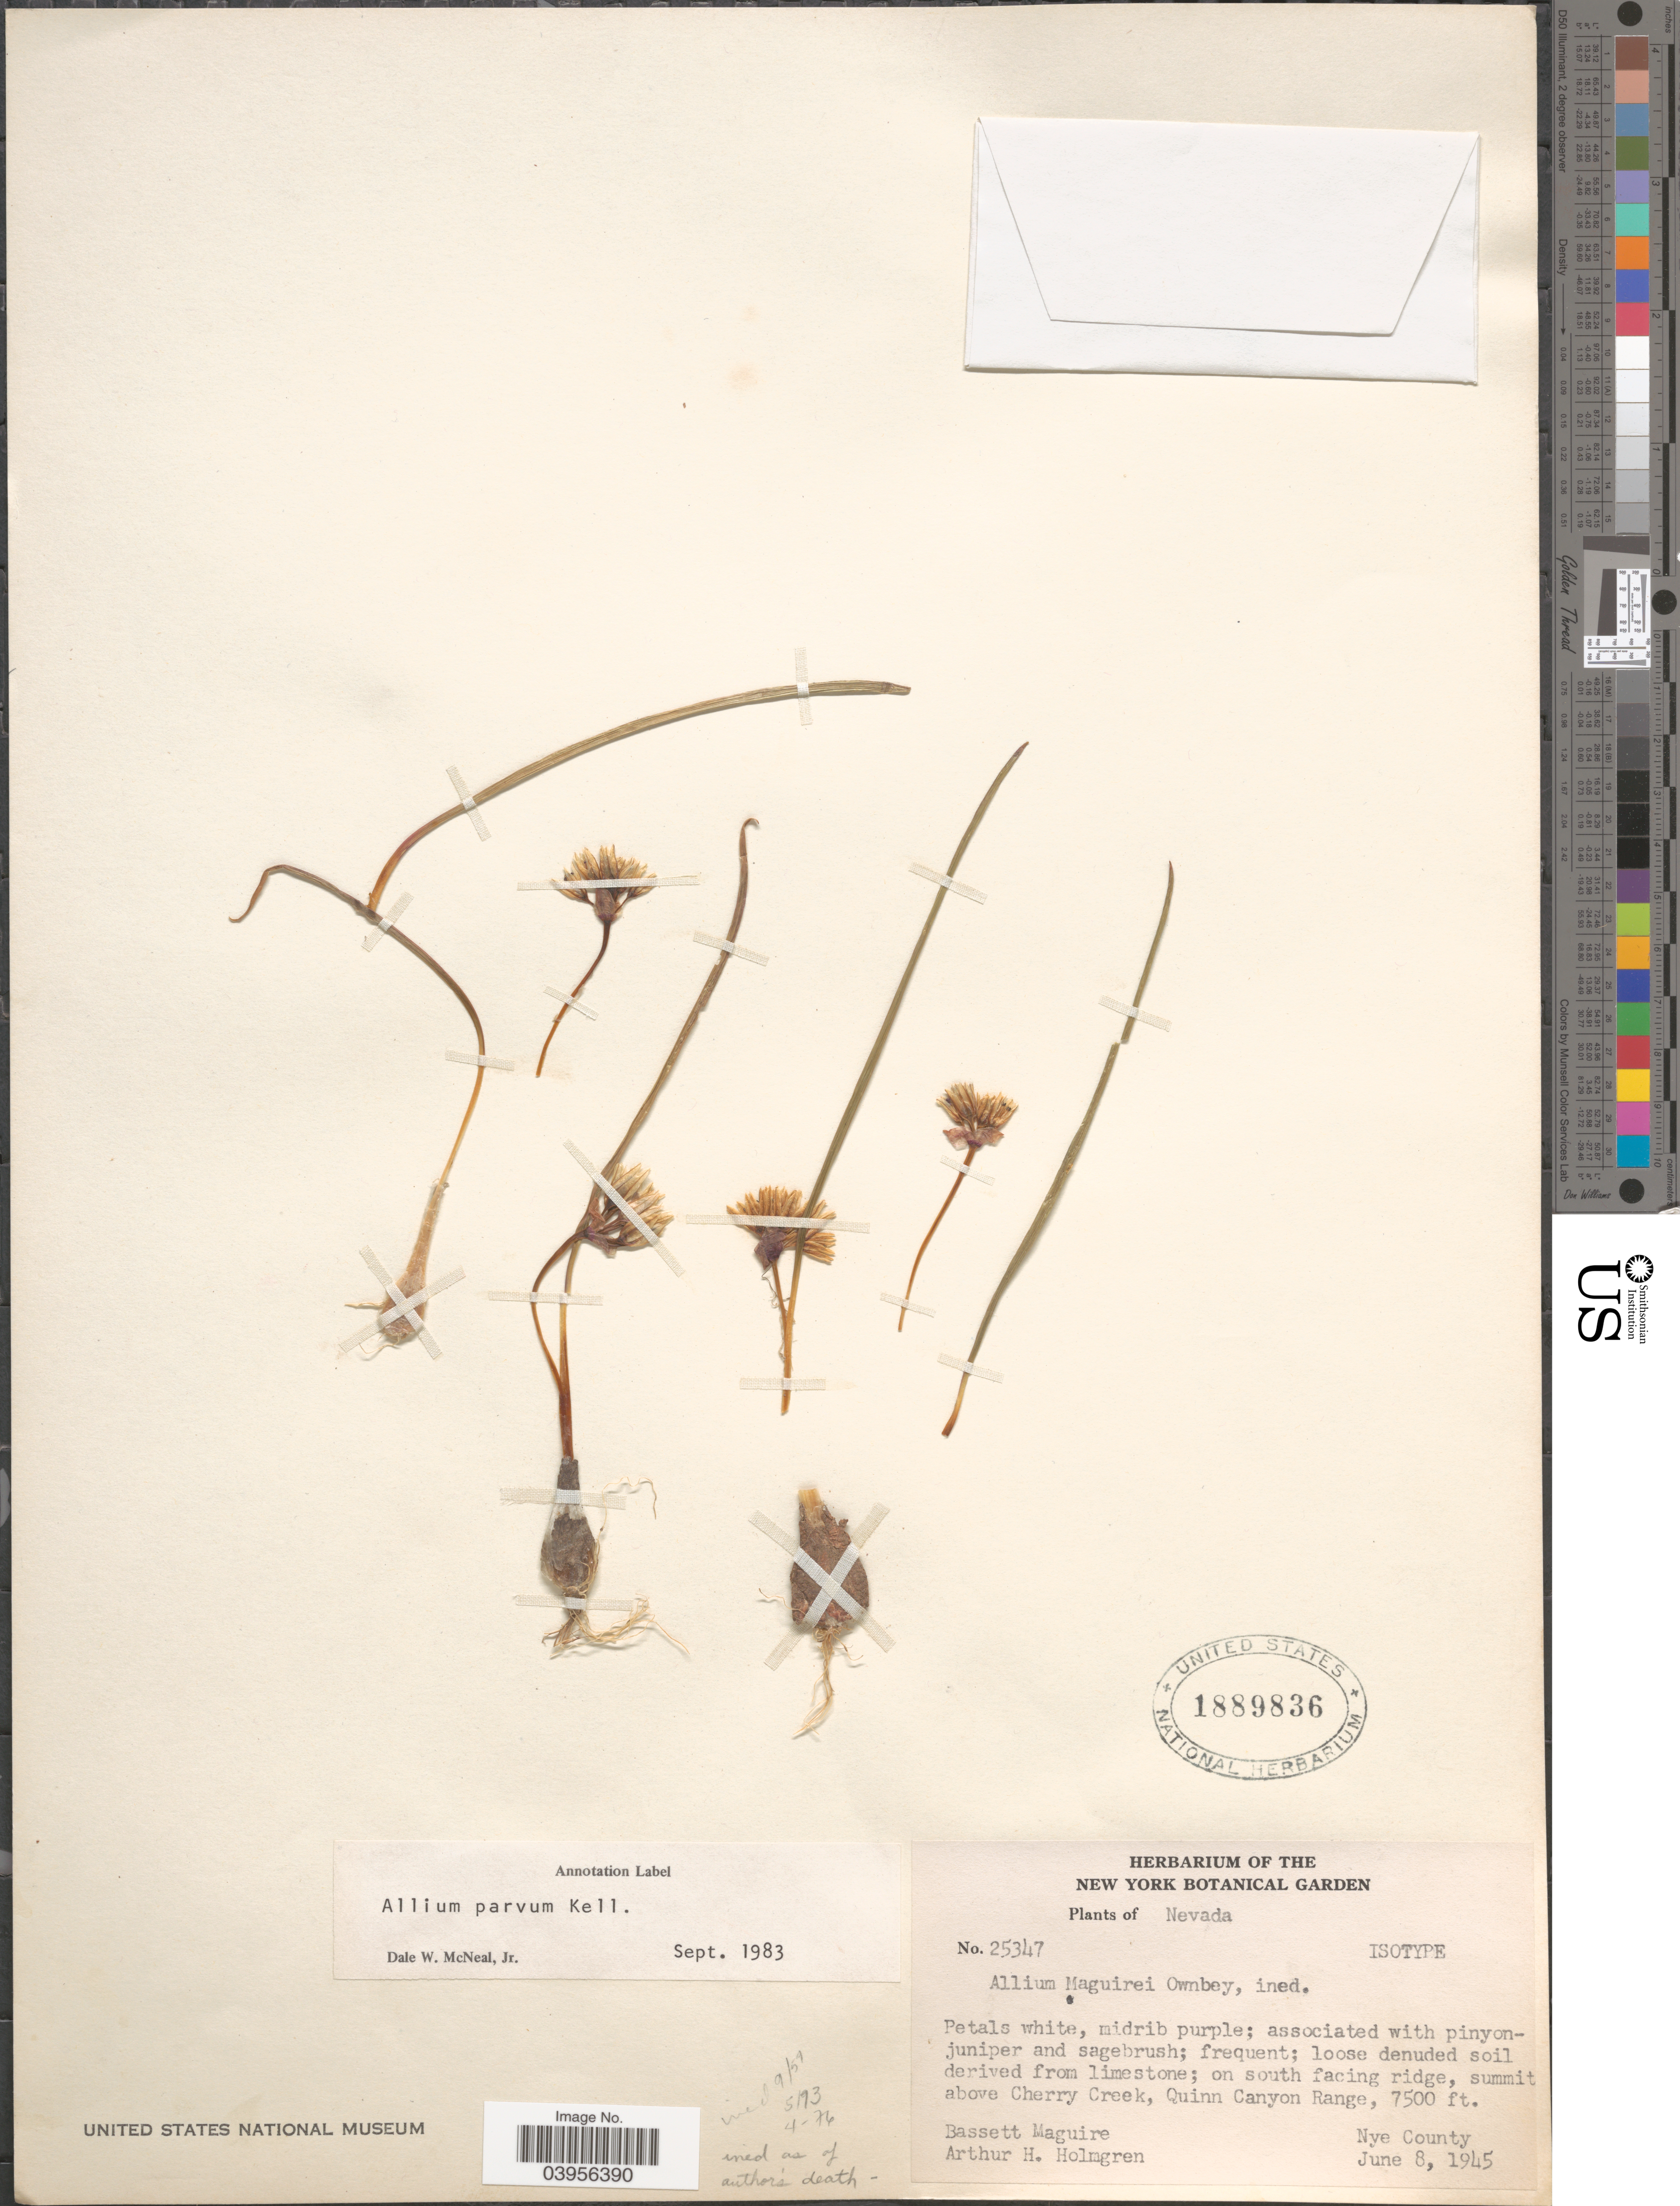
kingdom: Plantae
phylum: Tracheophyta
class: Liliopsida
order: Asparagales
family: Amaryllidaceae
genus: Allium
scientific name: Allium parvum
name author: Kellogg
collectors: B. Maguire & A. H. Holmgren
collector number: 25347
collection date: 1945-06-08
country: United States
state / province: Nevada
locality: On south facing ridge, summit above Cherry Creek, Quinn Canyon Range. Nye County.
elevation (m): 2286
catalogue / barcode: US 1889836